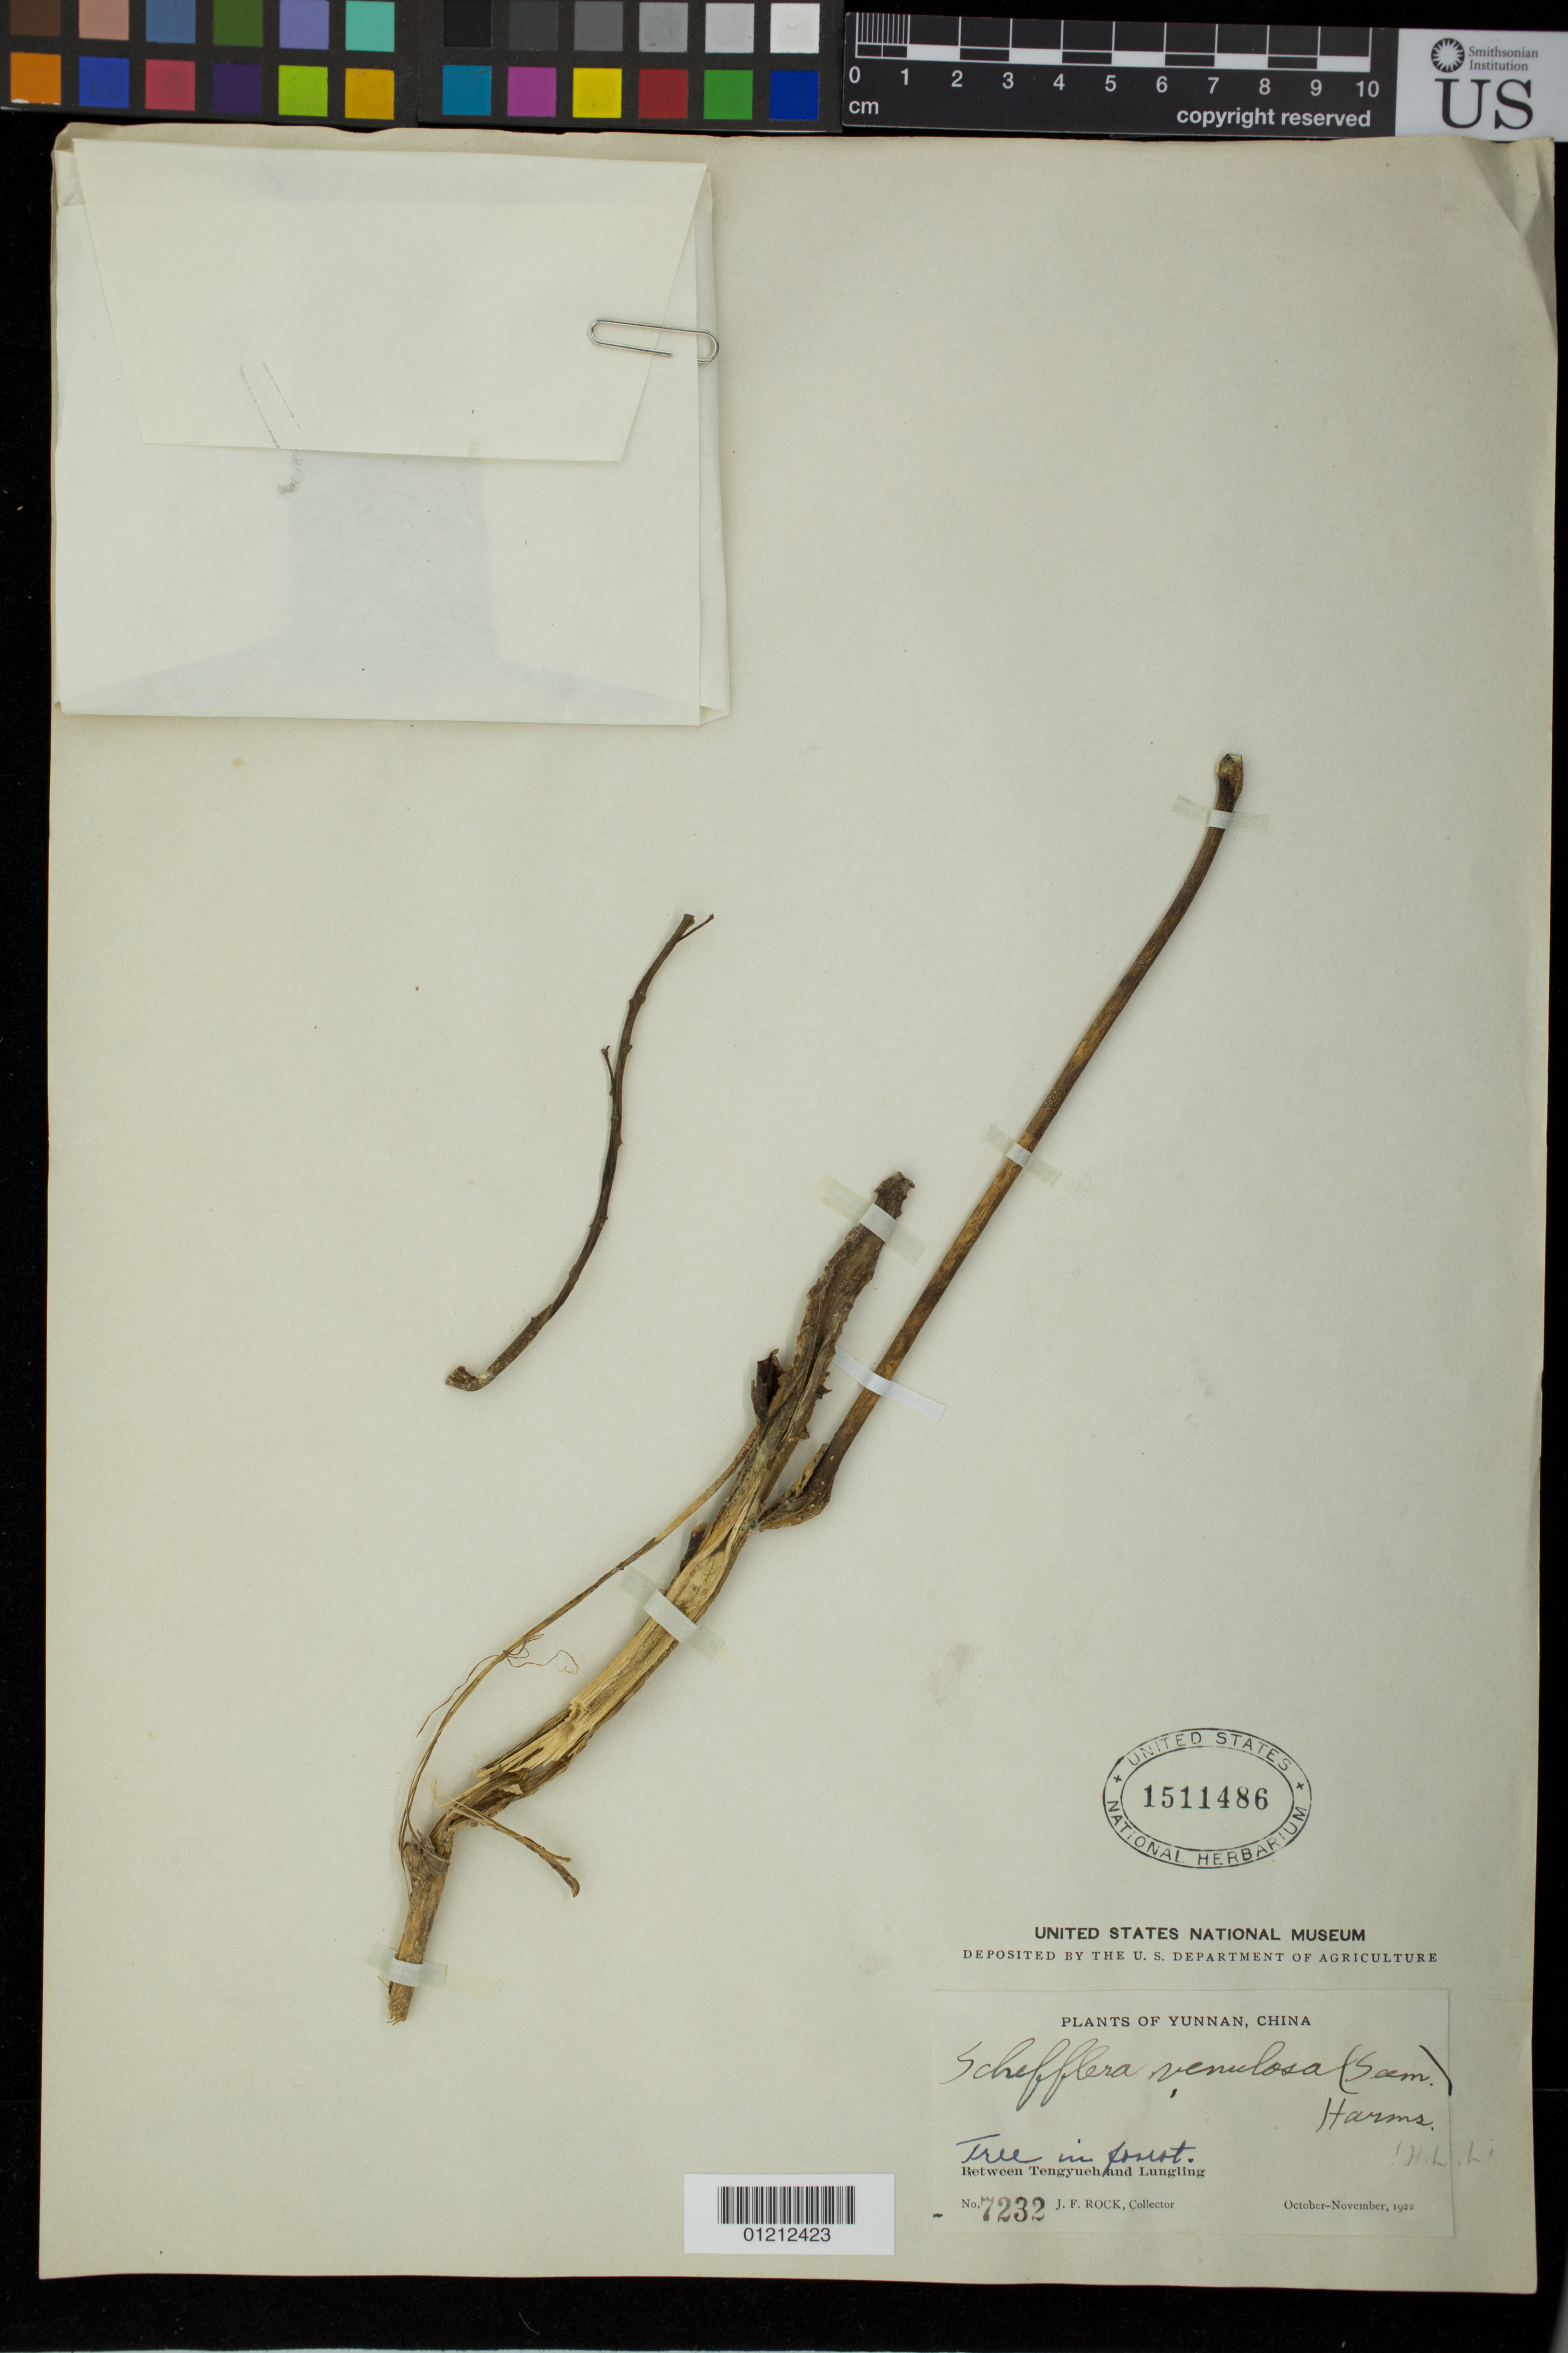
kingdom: Plantae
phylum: Tracheophyta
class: Magnoliopsida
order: Apiales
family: Araliaceae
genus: Schefflera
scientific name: Schefflera sp.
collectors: J. Rock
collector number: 7232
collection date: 1922-10/1922-11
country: China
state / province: Yunnan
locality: Between Tengyueh and Lungling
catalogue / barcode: US 1511486